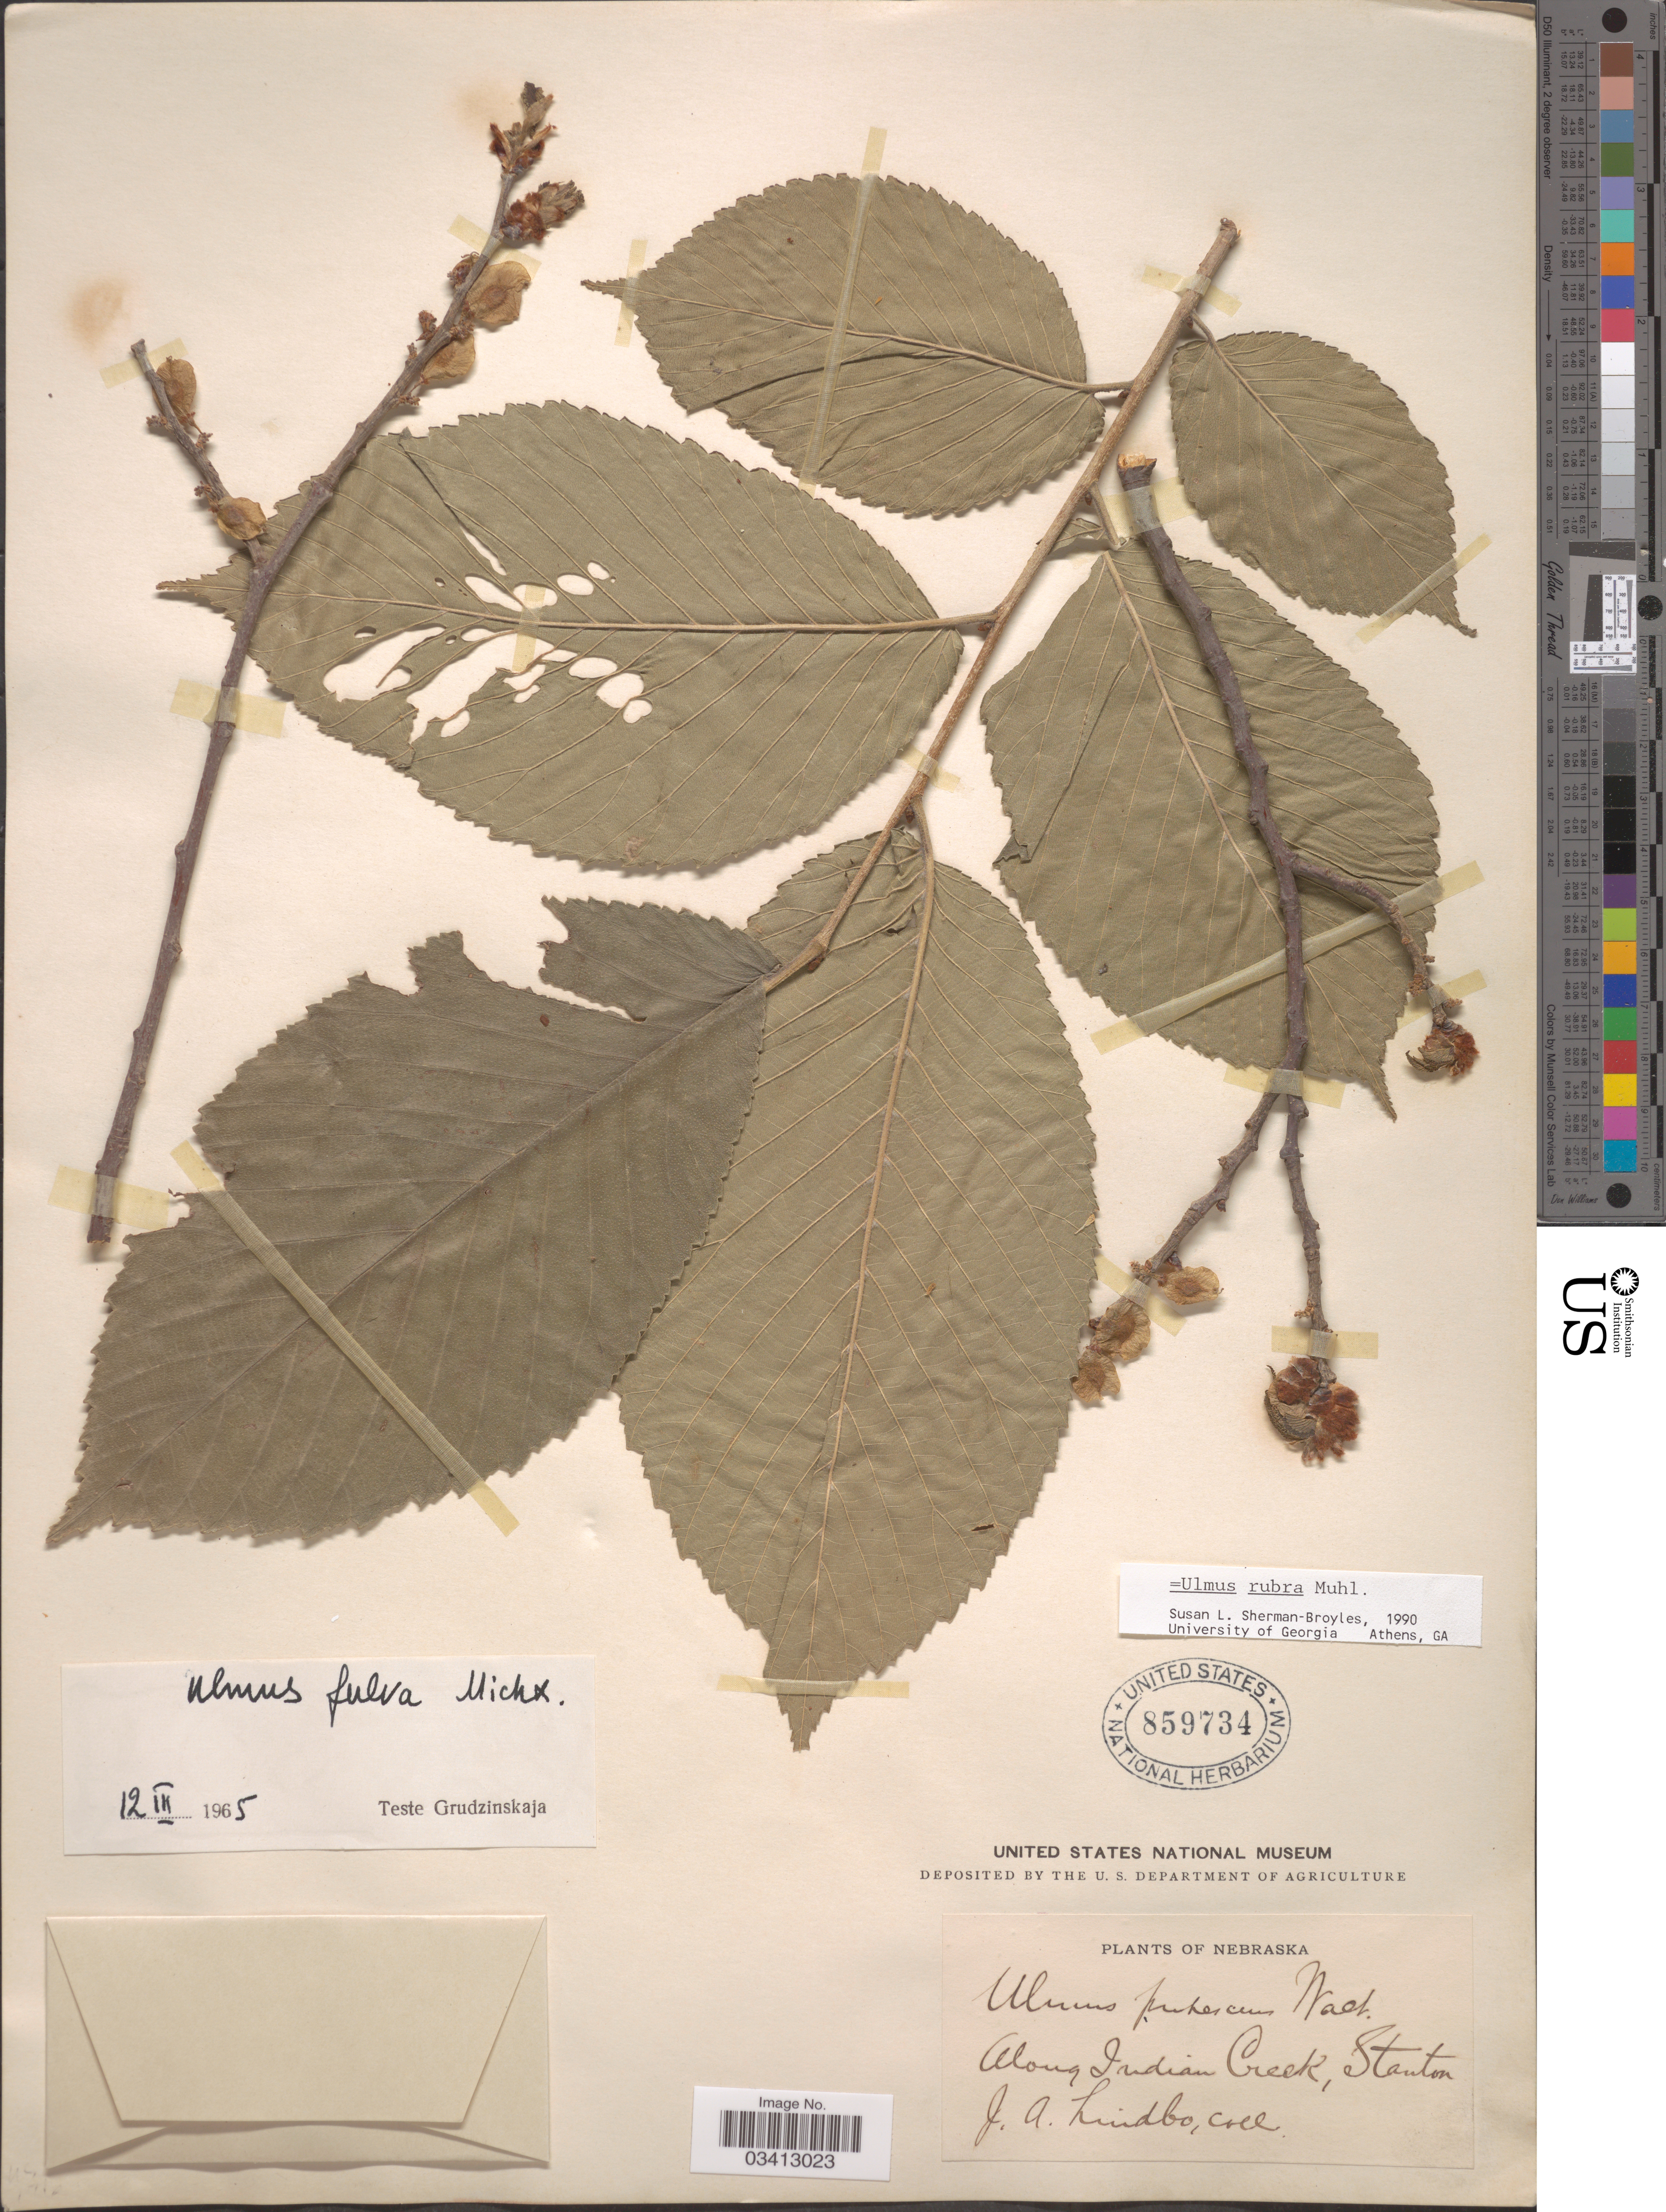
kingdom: Plantae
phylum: Tracheophyta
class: Magnoliopsida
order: Rosales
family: Ulmaceae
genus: Ulmus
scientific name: Ulmus rubra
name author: Muhl.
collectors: J. Lindbo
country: United States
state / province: Nebraska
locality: Along Indian Creek, Stanton.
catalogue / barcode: US 859734